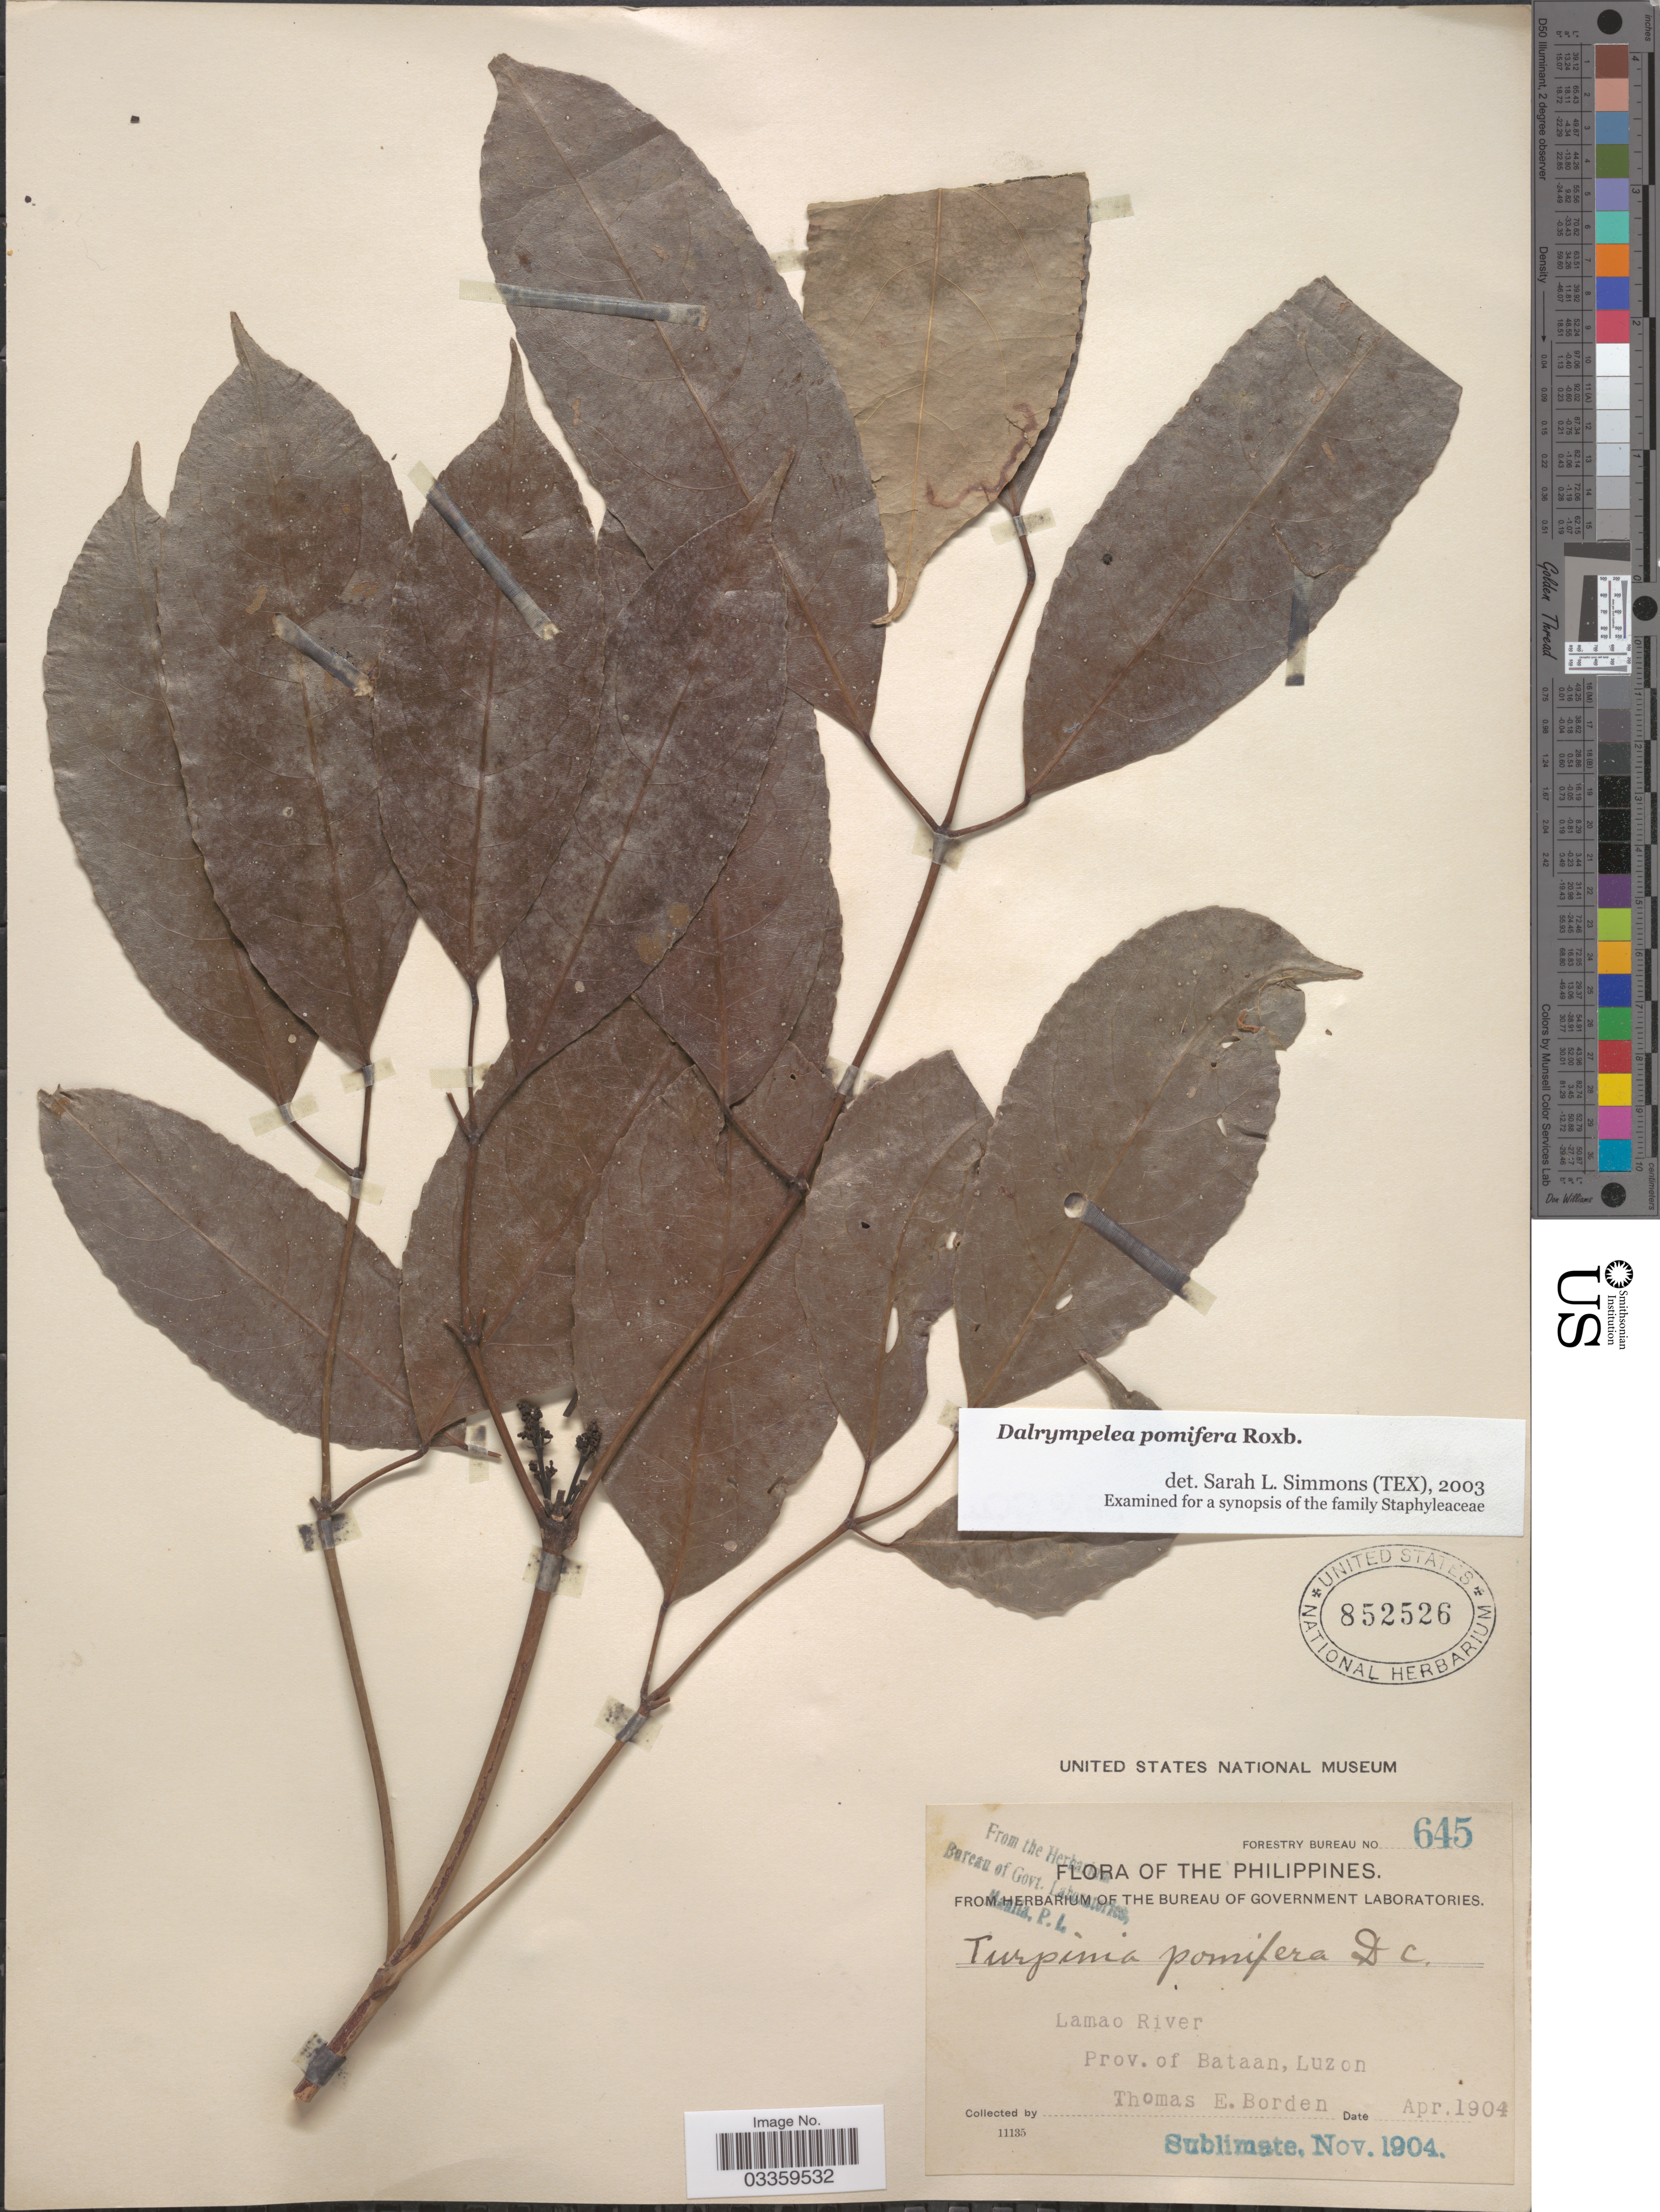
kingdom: Plantae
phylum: Tracheophyta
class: Magnoliopsida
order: Crossosomatales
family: Staphyleaceae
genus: Dalrympelea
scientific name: Dalrympelea pomifera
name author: Roxb.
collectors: T. E. Borden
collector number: Forestry Bureau 645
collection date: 1904-04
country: Philippines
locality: Lamao River. Prov. of Bataan, Luzon.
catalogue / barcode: US 852526